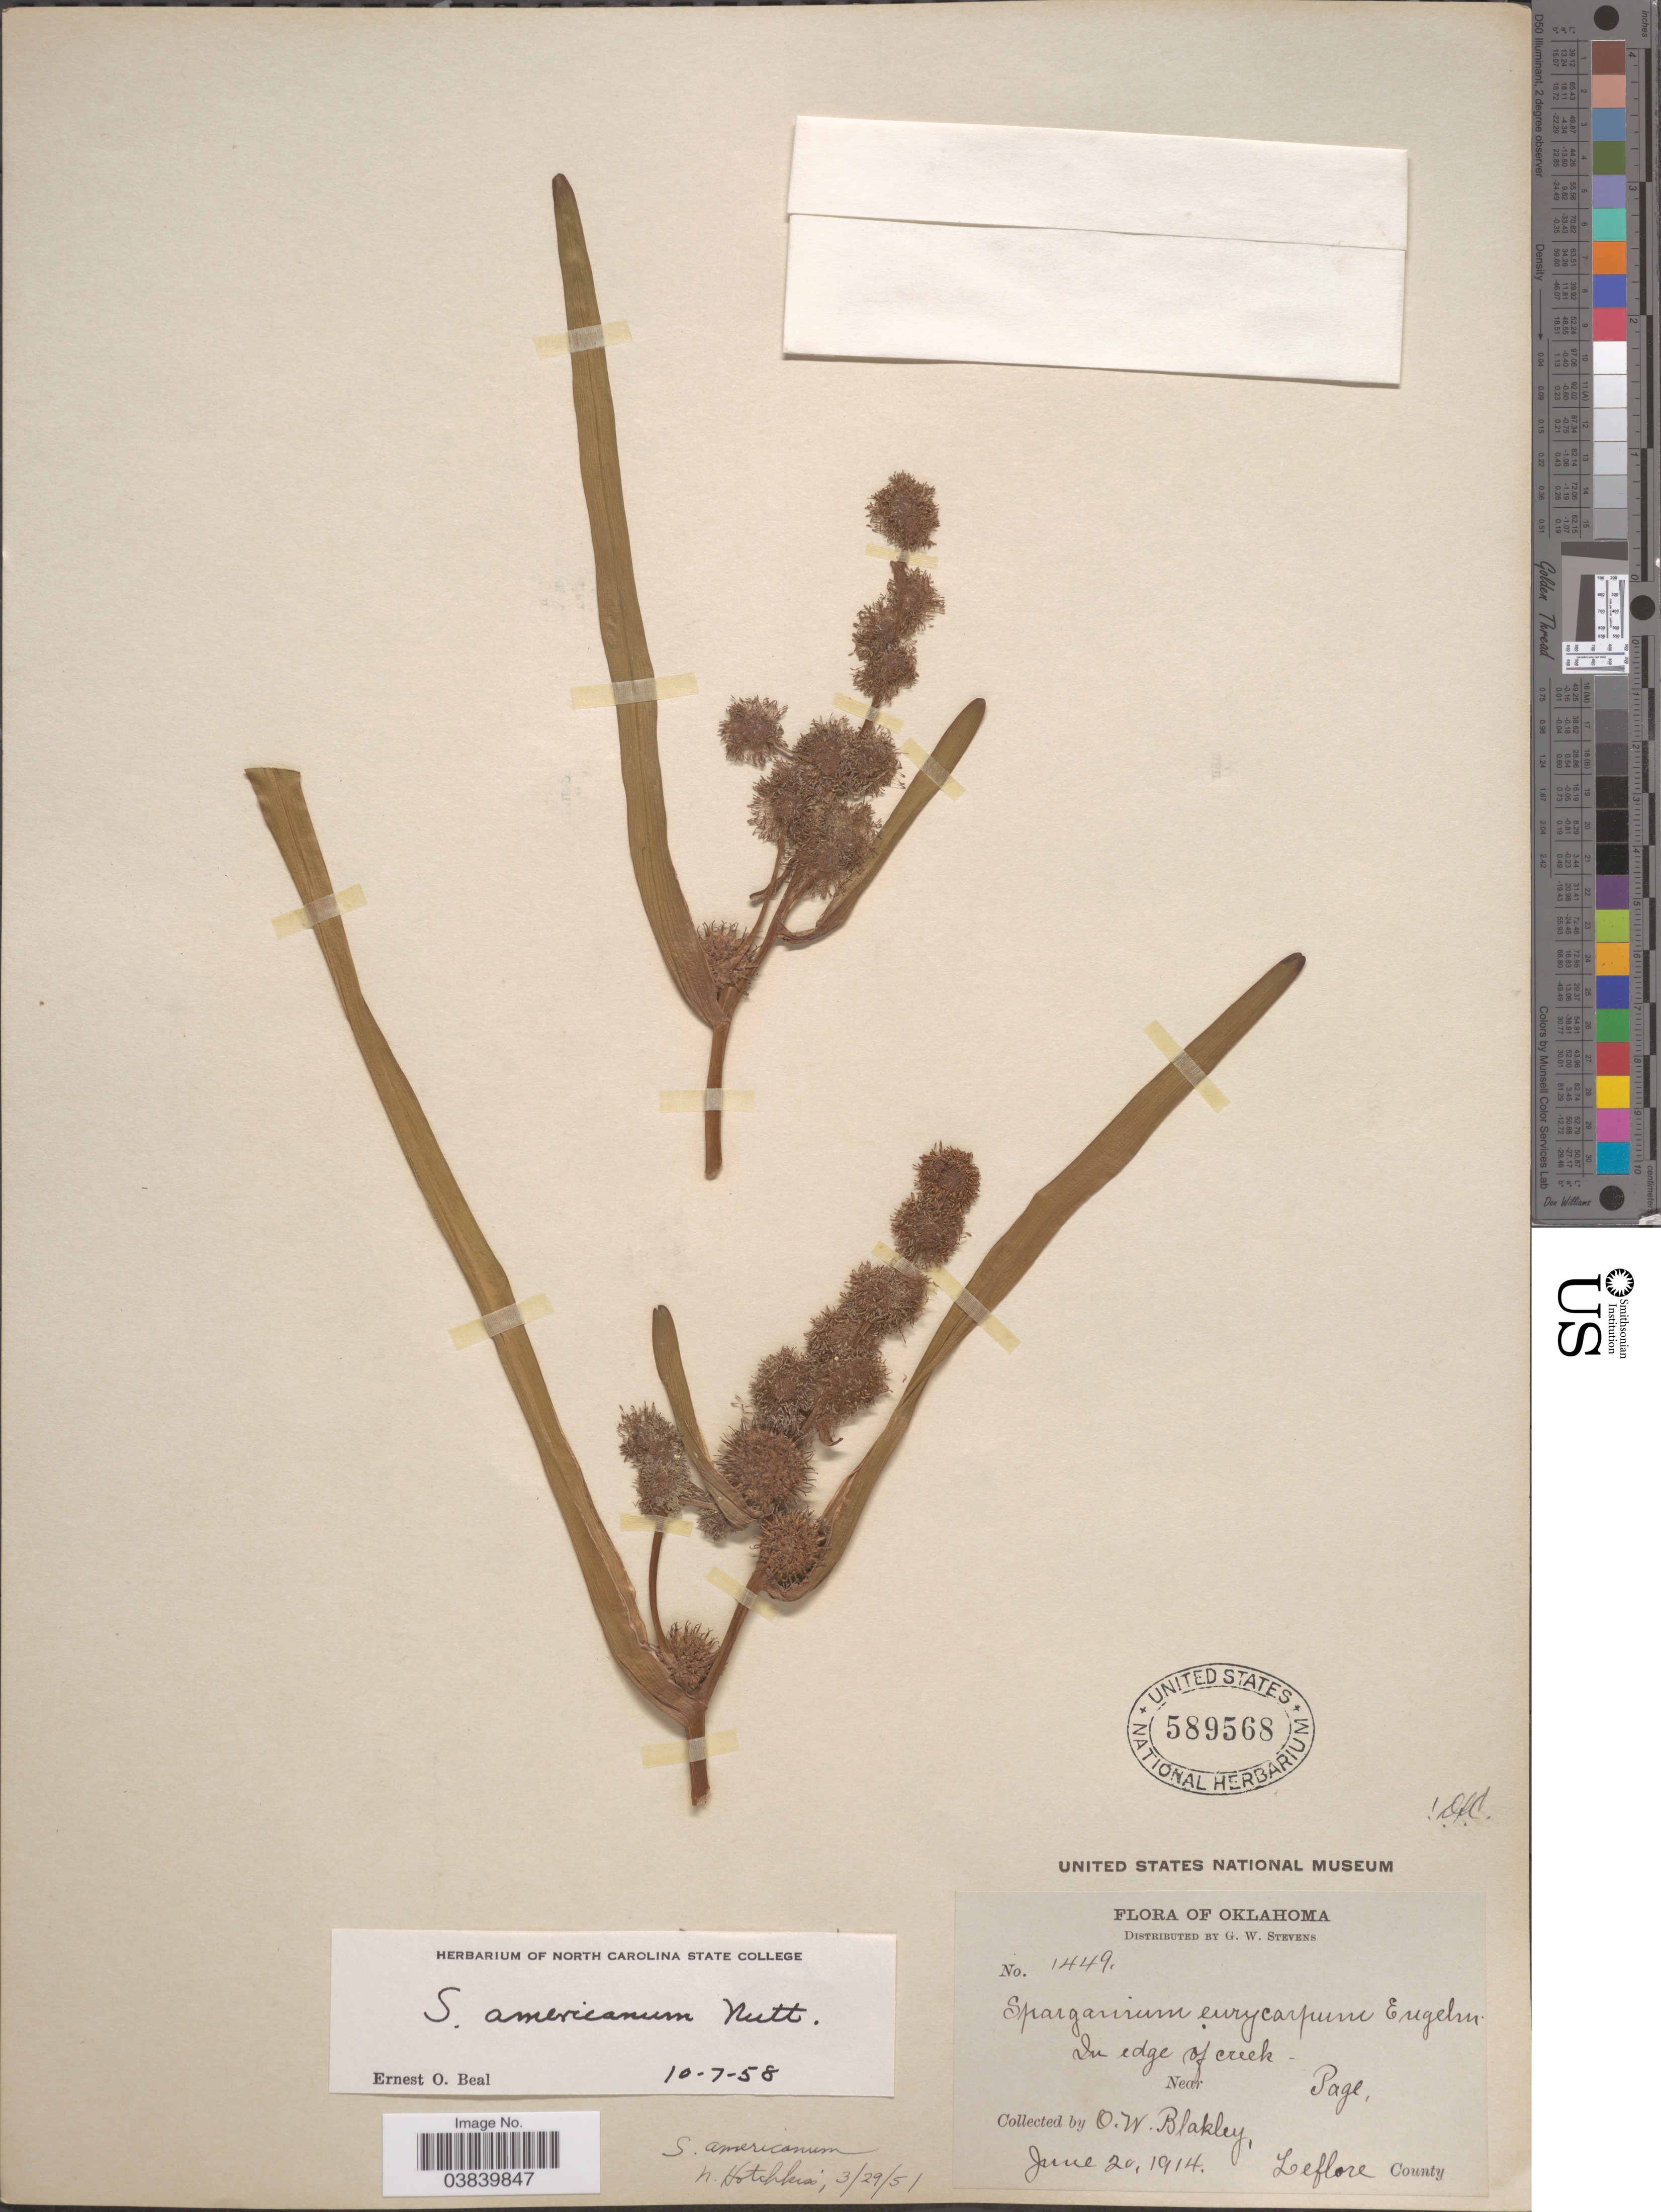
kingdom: Plantae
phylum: Tracheophyta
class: Liliopsida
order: Poales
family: Typhaceae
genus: Sparganium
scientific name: Sparganium americanum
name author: Nutt.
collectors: O. Blakley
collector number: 1449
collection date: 1914-06-20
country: United States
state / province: Oklahoma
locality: In edge of creek. Near Page, Leflore County.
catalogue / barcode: US 589568